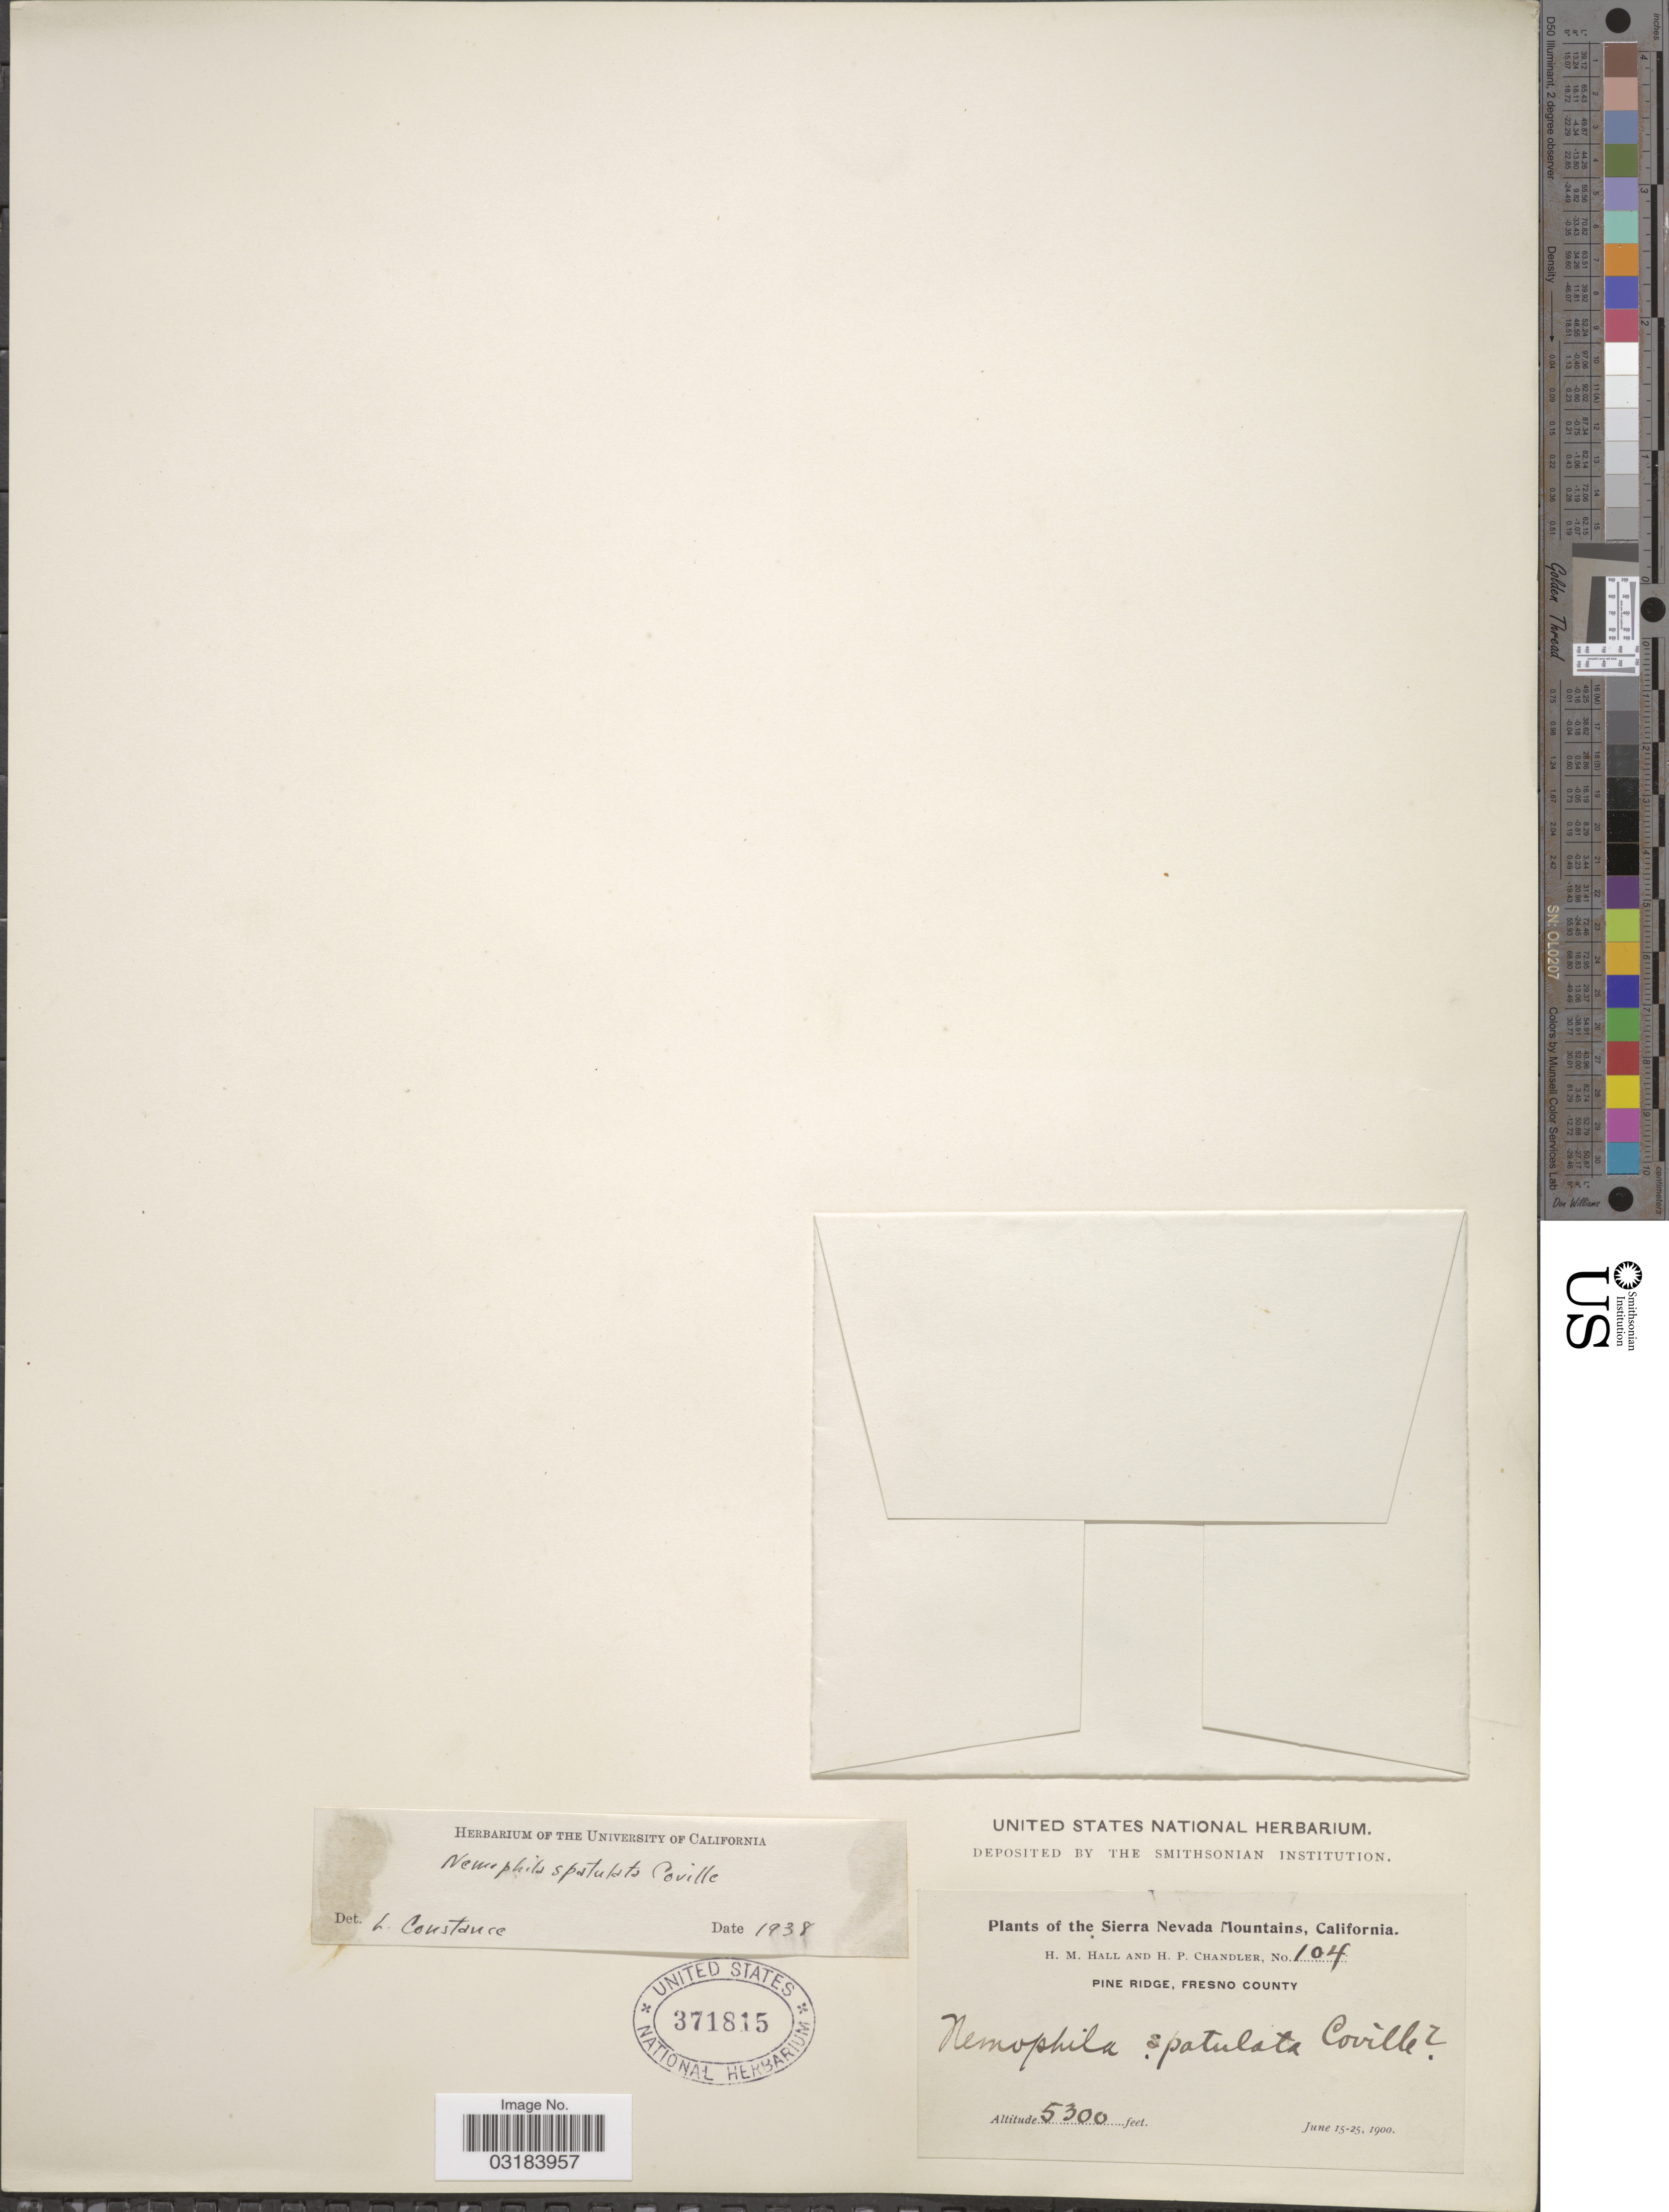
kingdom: Plantae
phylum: Tracheophyta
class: Magnoliopsida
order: Boraginales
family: Hydrophyllaceae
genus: Nemophila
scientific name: Nemophila spatulata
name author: Coville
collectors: H. M. Hall & H. Chandler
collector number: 104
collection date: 1900-06-15/1900-06-25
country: United States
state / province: California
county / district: Fresno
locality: The Sierra Nevada Mountains, Pine Ridge, Fresno County.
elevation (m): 1615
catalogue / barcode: US 371815